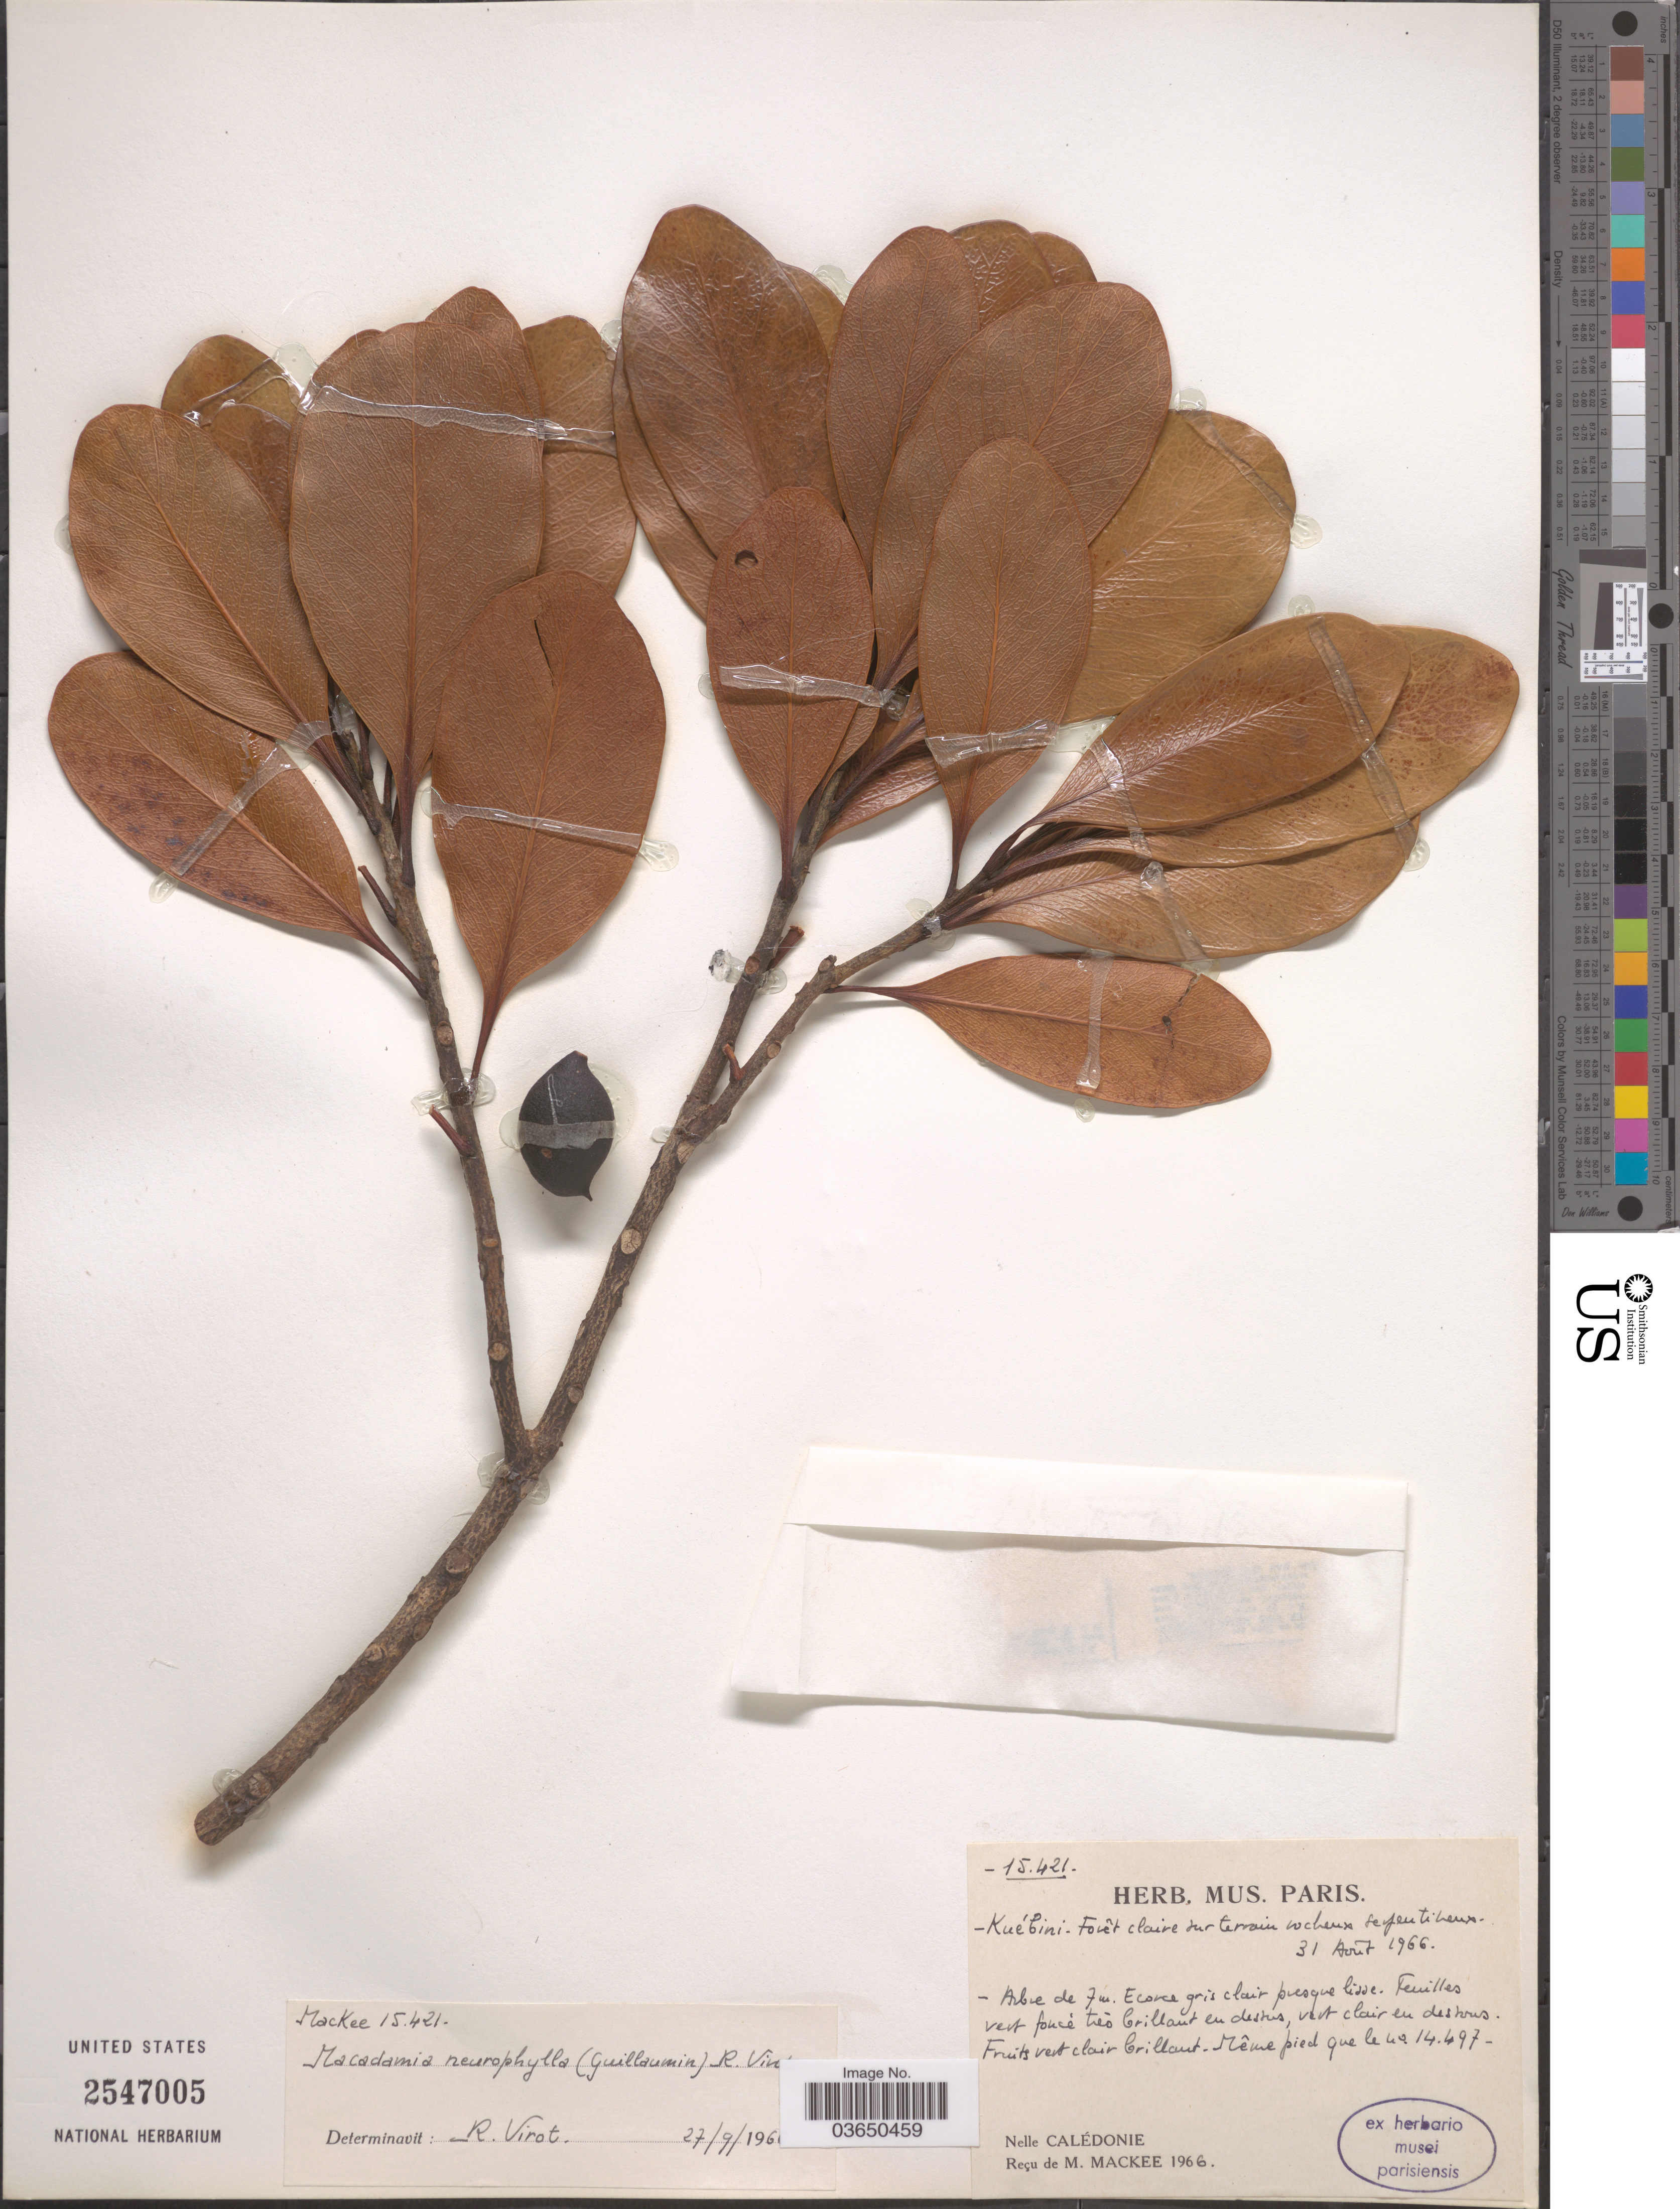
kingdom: Plantae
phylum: Tracheophyta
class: Magnoliopsida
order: Proteales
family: Proteaceae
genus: Macadamia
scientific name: Macadamia neurophylla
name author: (Guillaumin) R. Virot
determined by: Strong, Mark T., (BOT), Smithsonian Institution - National Museum of Natural History (UNITED STATES)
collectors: M. Mackee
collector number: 15421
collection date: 1966-08-31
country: New Caledonia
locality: Kuébini. Nelle Calédonie.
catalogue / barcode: US 2547005